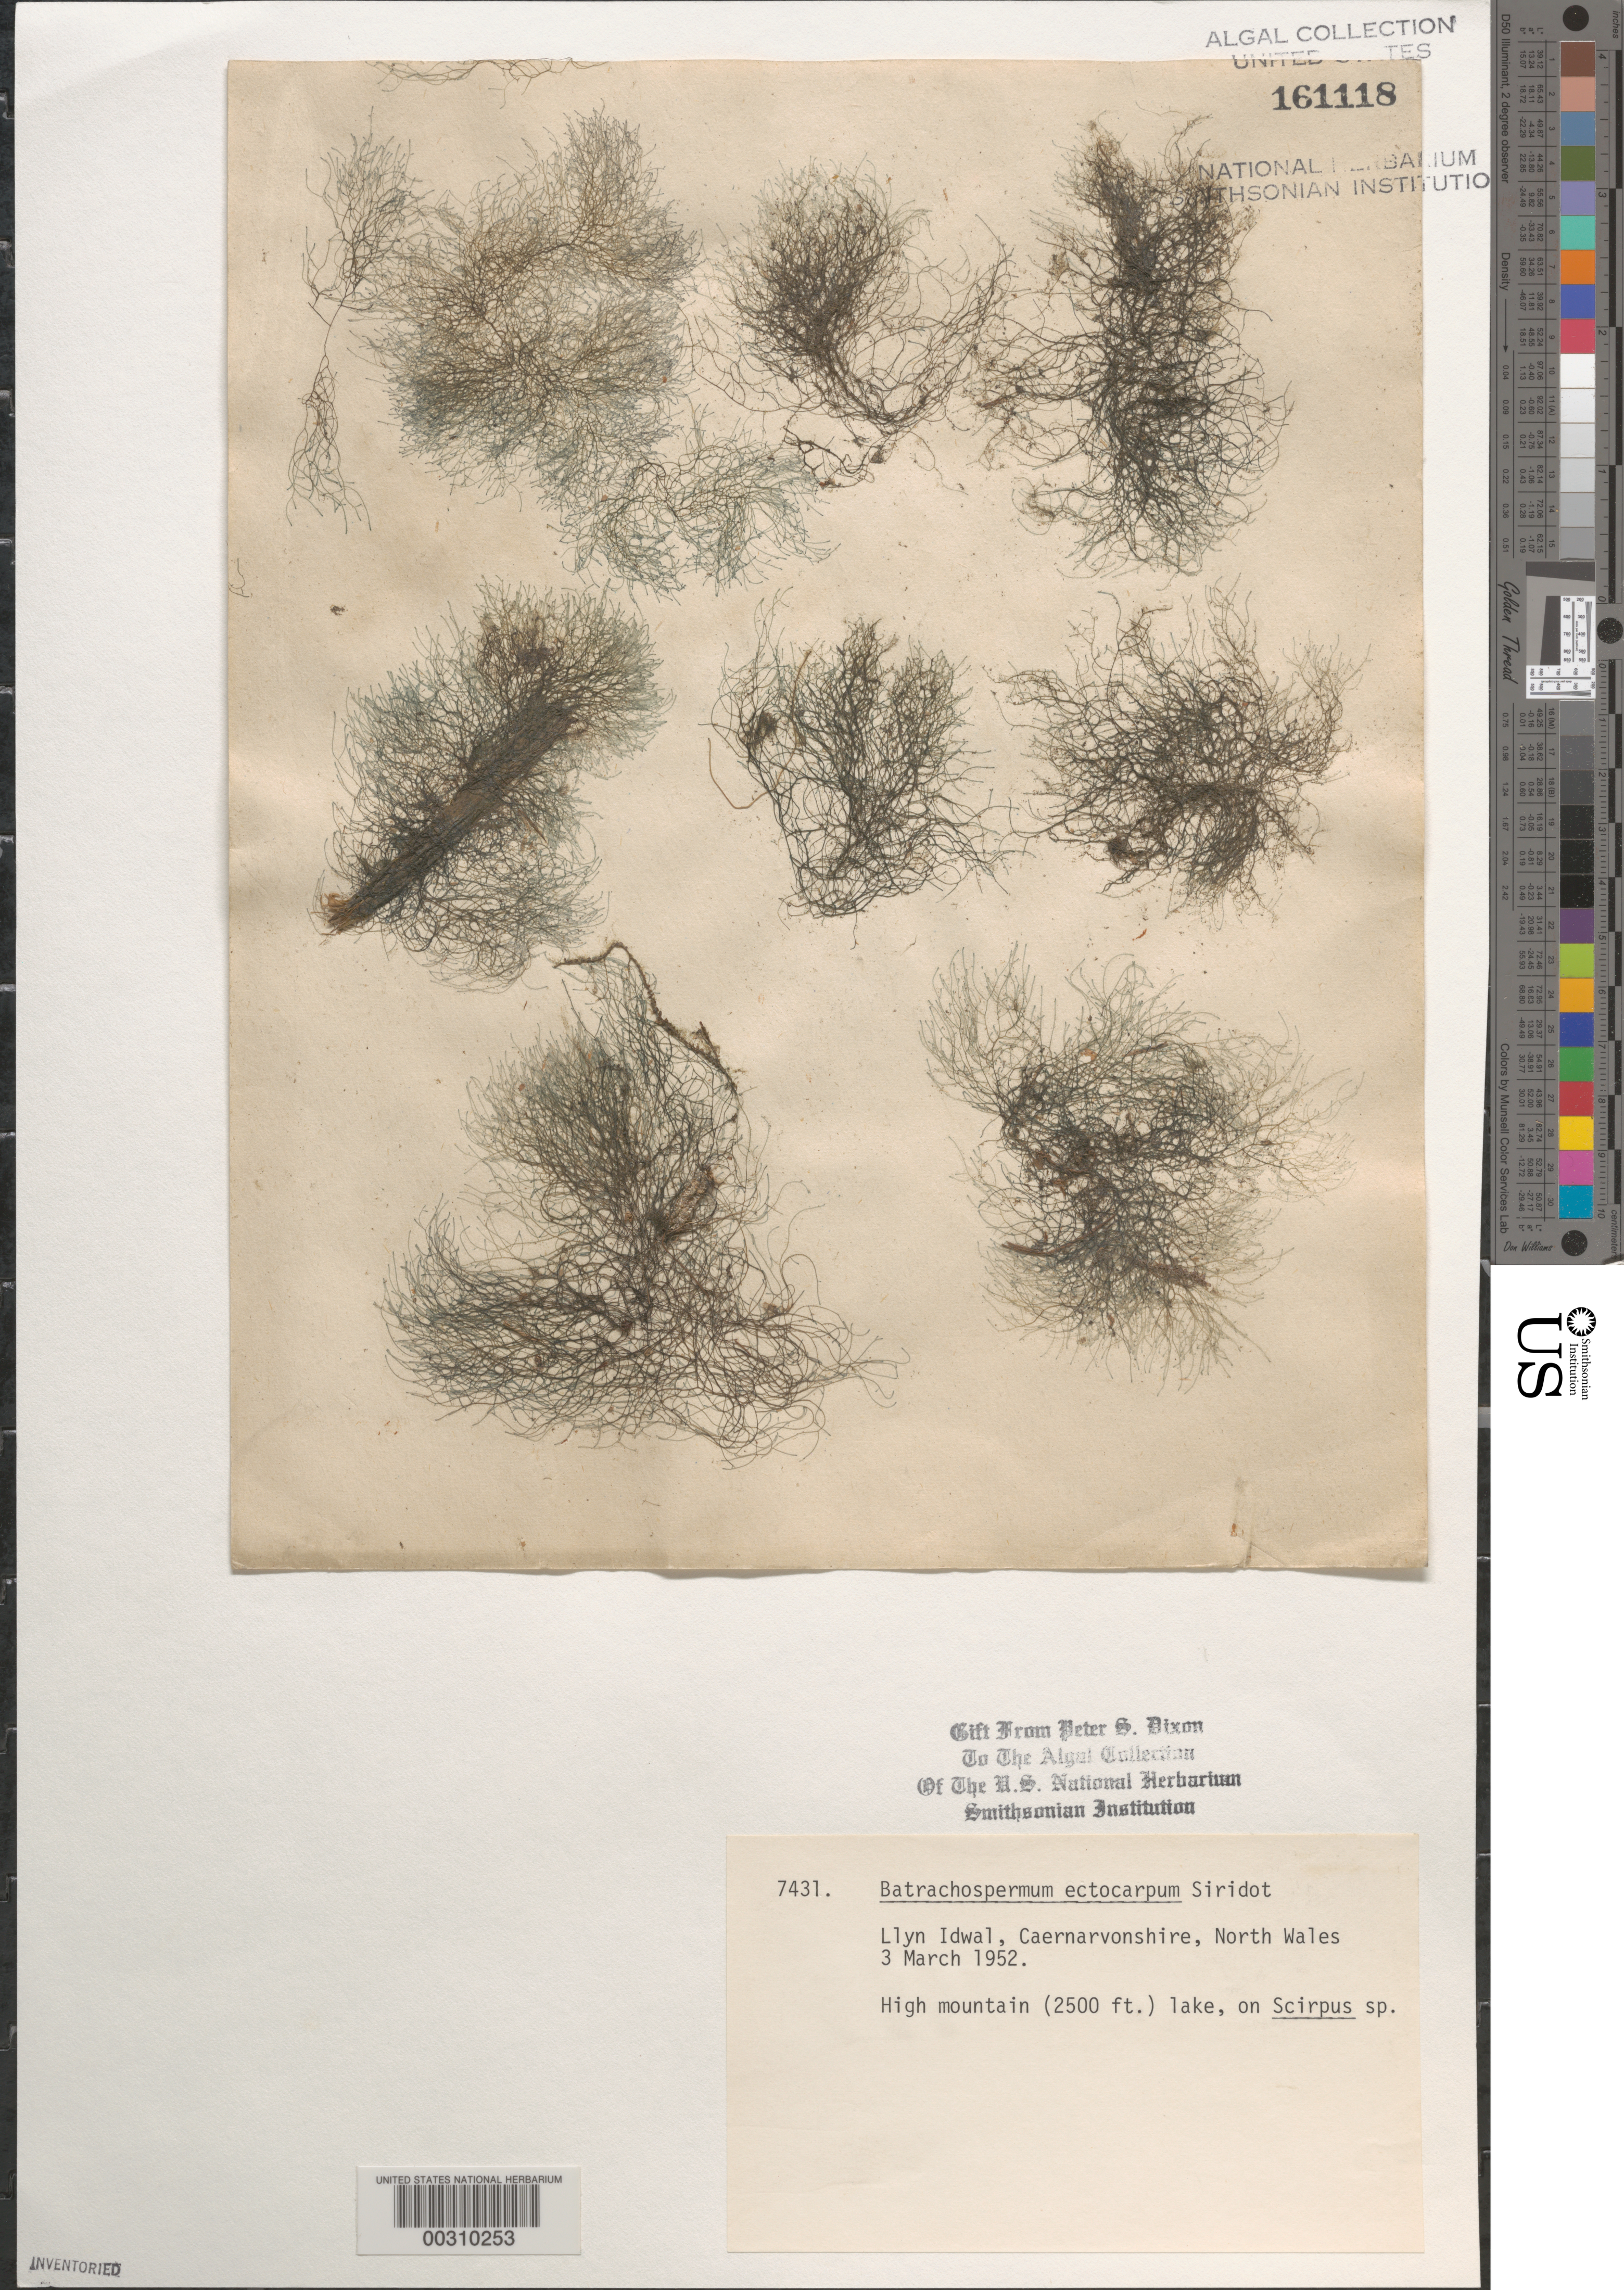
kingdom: Plantae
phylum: Rhodophyta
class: Florideophyceae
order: Batrachospermales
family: Batrachospermaceae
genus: Sheathia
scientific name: Sheathia boryana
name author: (Sirodot) Salomaki & M.L. Vis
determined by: Algae name updating Project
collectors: P. S. Dixon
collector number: PSD 7431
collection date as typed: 03 Mar 1952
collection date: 1952-03-03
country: United Kingdom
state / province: Wales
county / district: Gwynedd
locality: Llyn Idwal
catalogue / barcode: US 161118